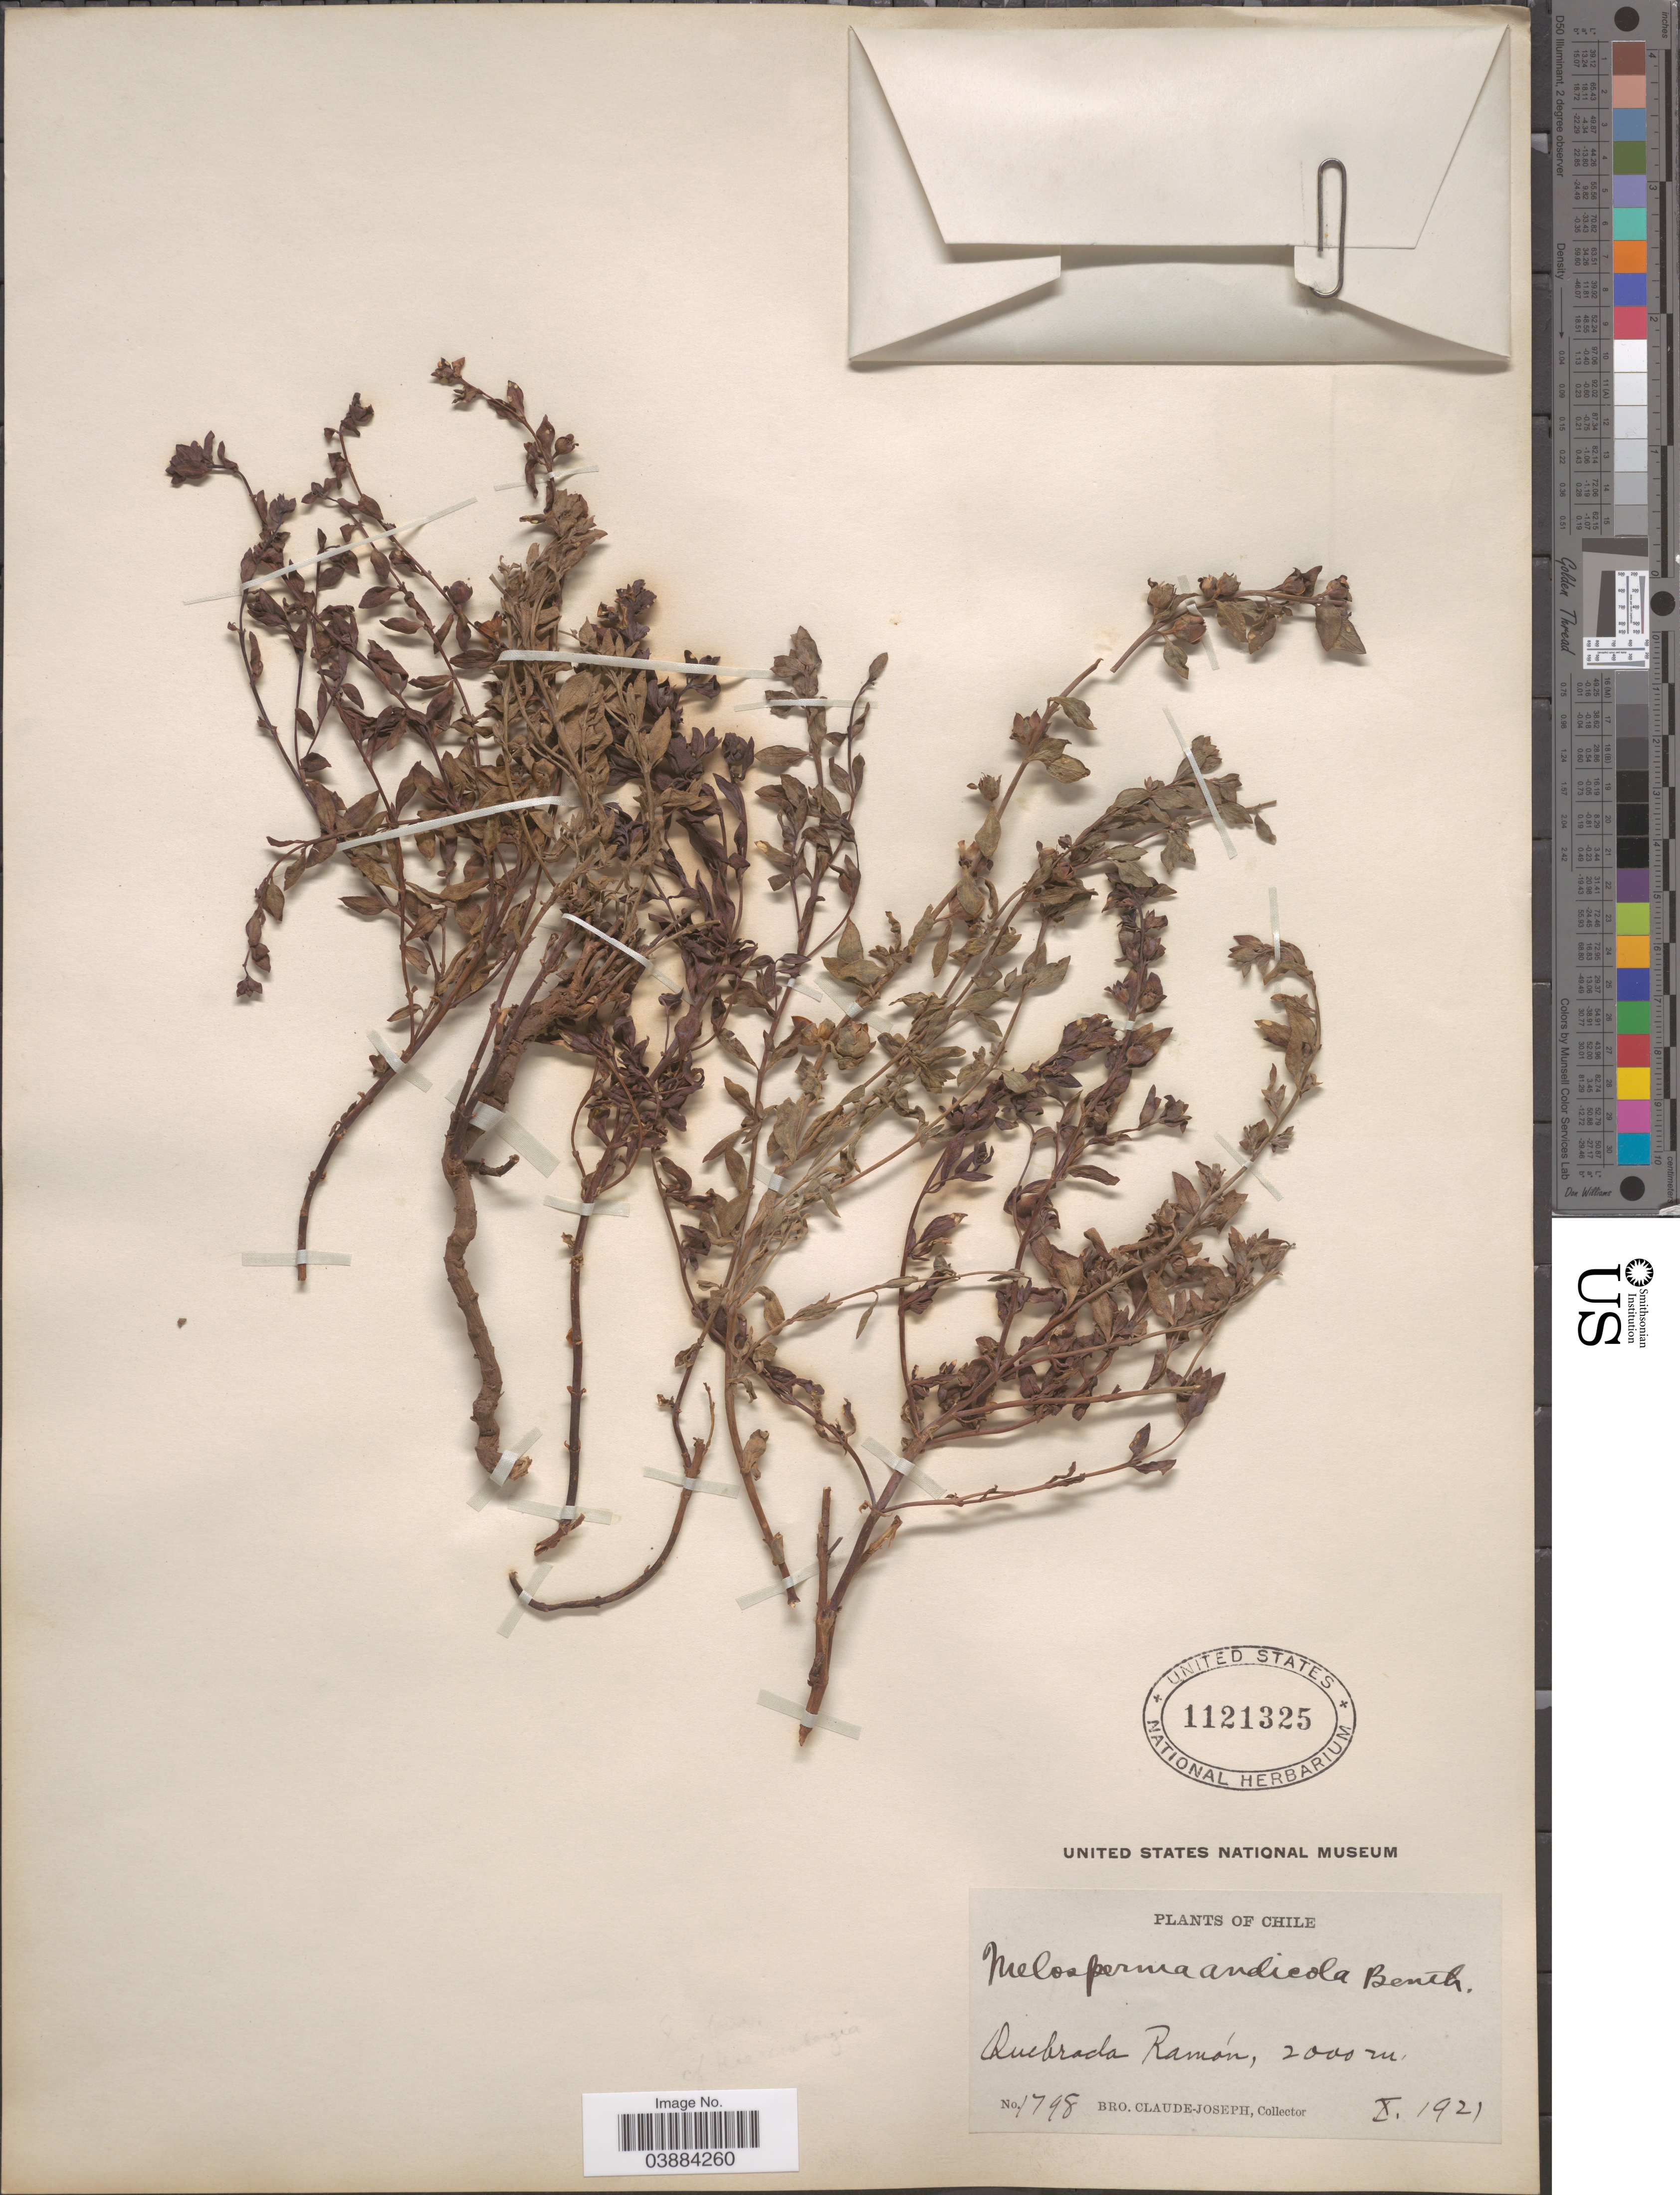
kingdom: Plantae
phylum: Tracheophyta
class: Magnoliopsida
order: Lamiales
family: Plantaginaceae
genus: Melosperma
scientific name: Melosperma andicola var. andicola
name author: Benth.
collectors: Bro. Claude-Joseph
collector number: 1798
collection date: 1921-10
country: Chile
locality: Quebrada Ramón.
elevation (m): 2000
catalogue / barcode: US 1121325